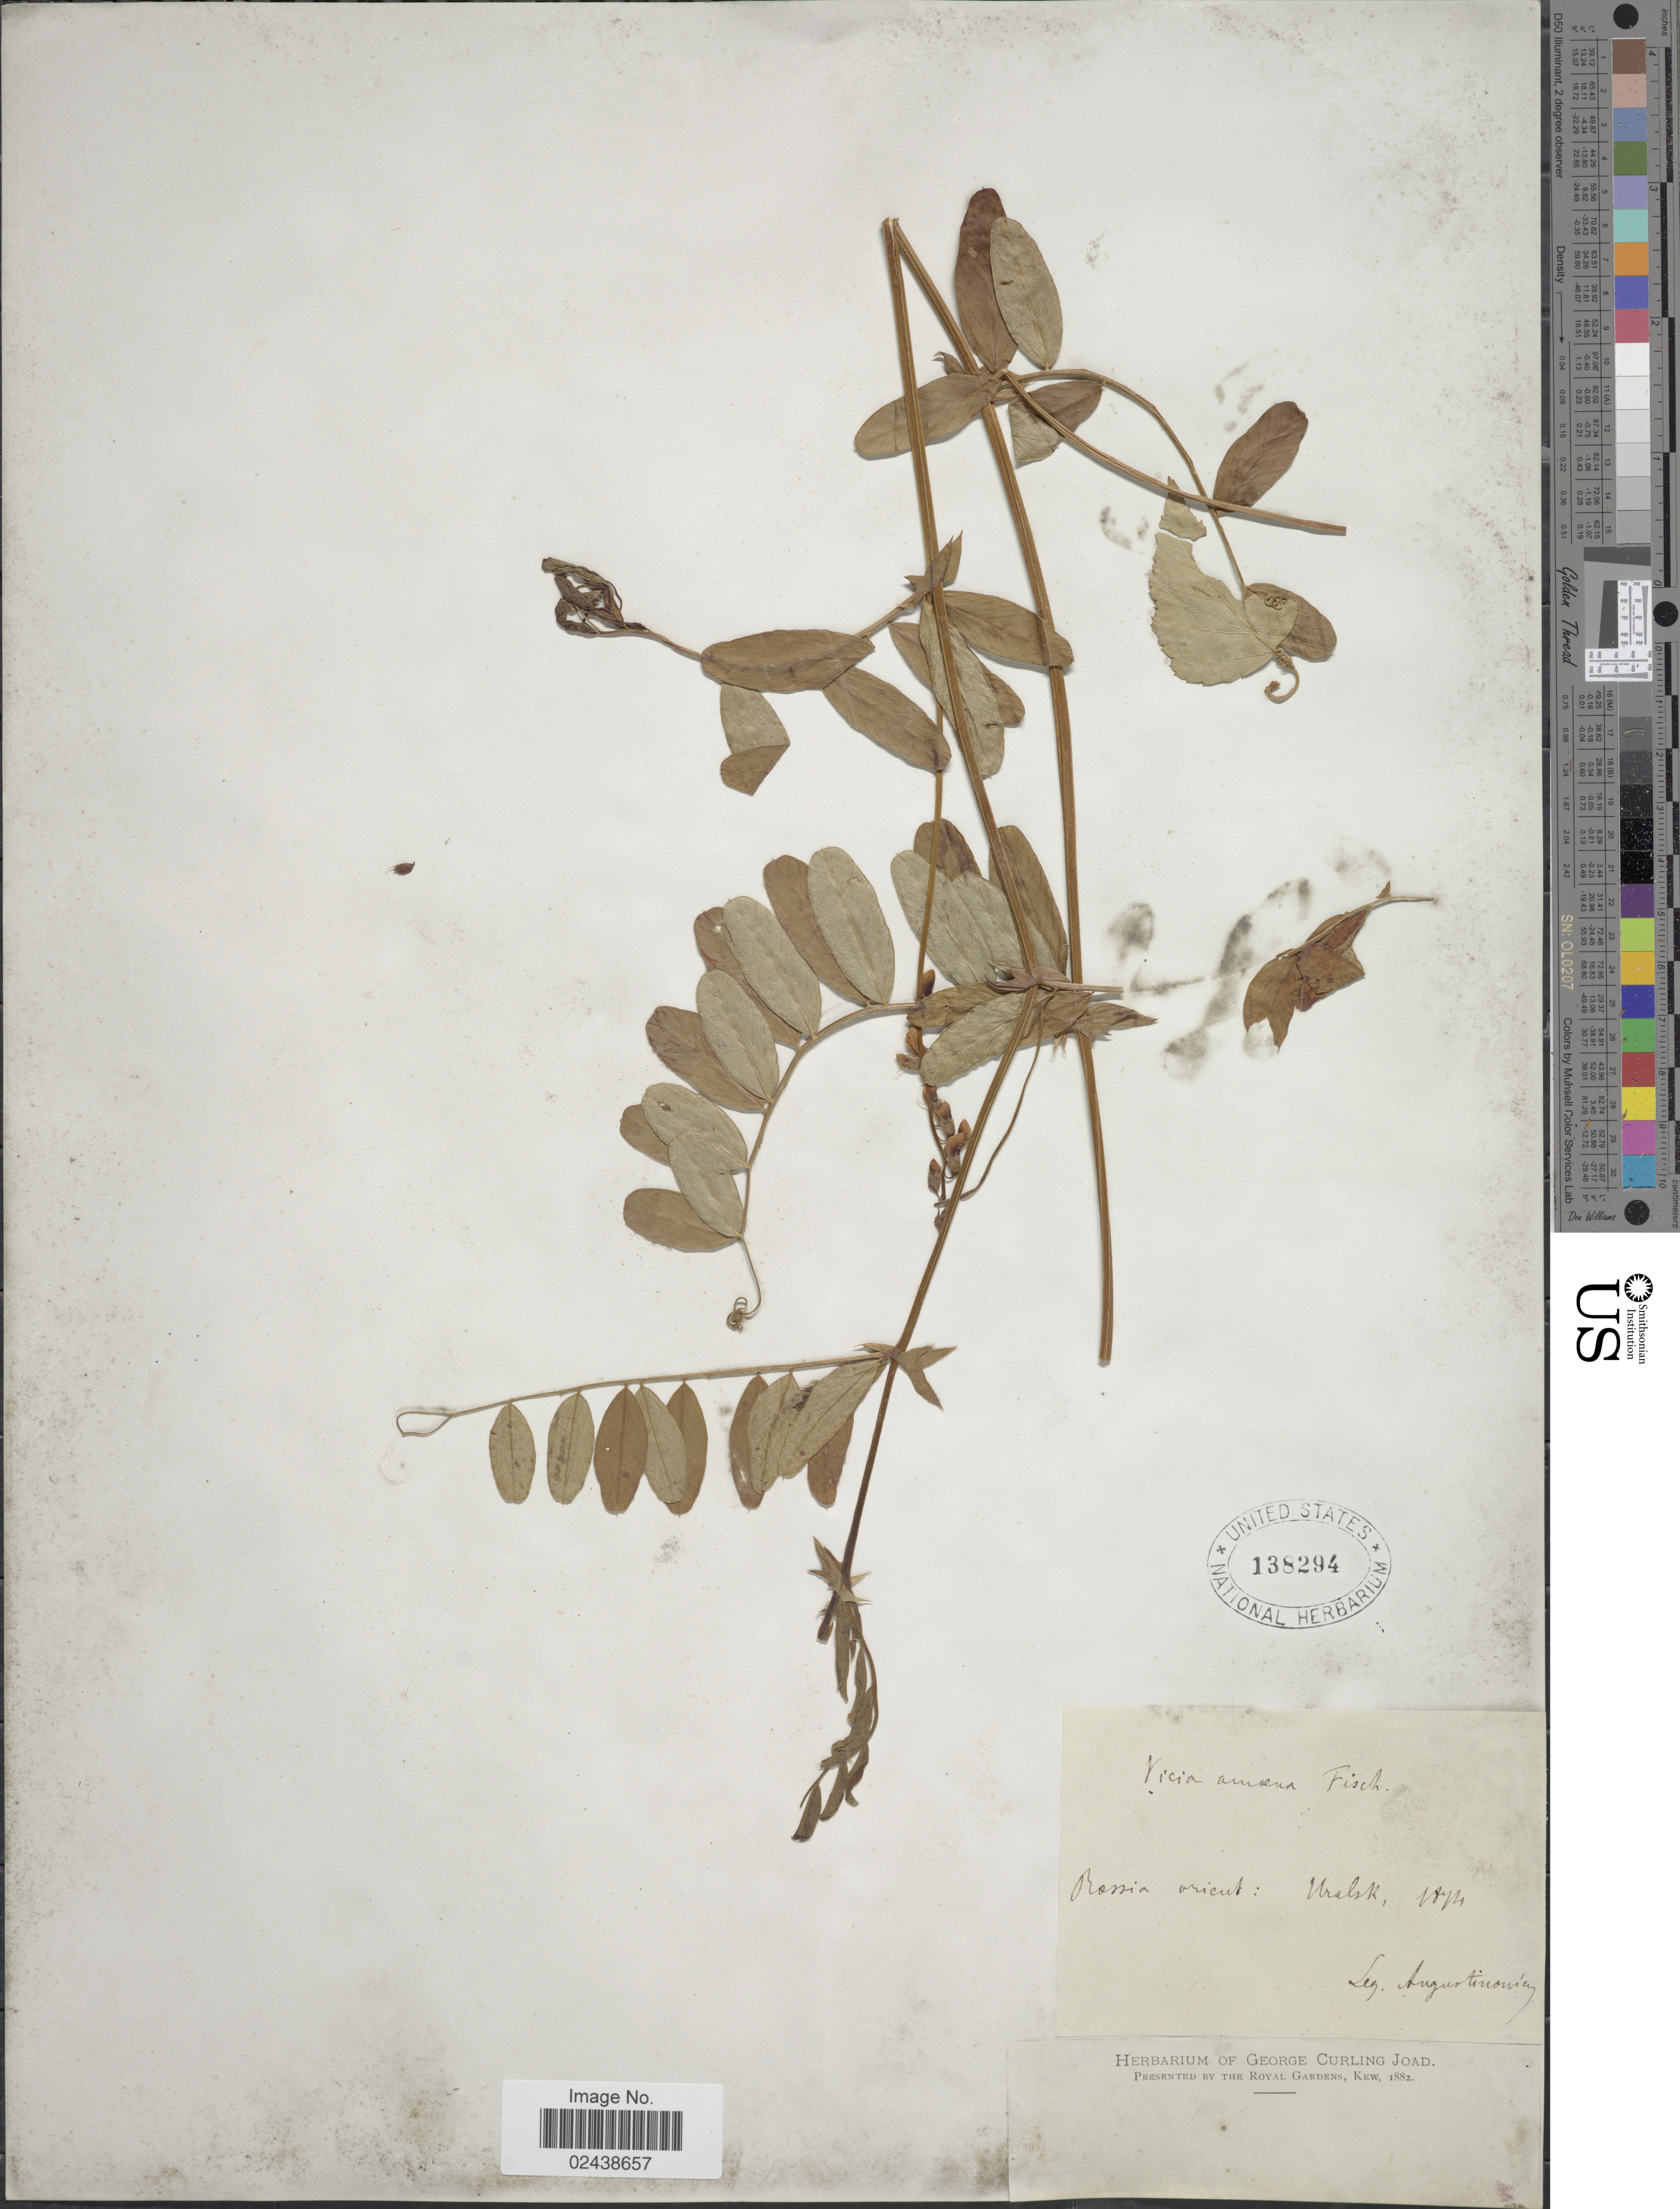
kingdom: Plantae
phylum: Tracheophyta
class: Magnoliopsida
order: Fabales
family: Fabaceae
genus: Vicia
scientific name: Vicia amoena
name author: Fisch. ex Ser.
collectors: Augustinowicz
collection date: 1874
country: Russian Federation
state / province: Bashkortostan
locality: Rossia orient: Uralsk.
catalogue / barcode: US 138294